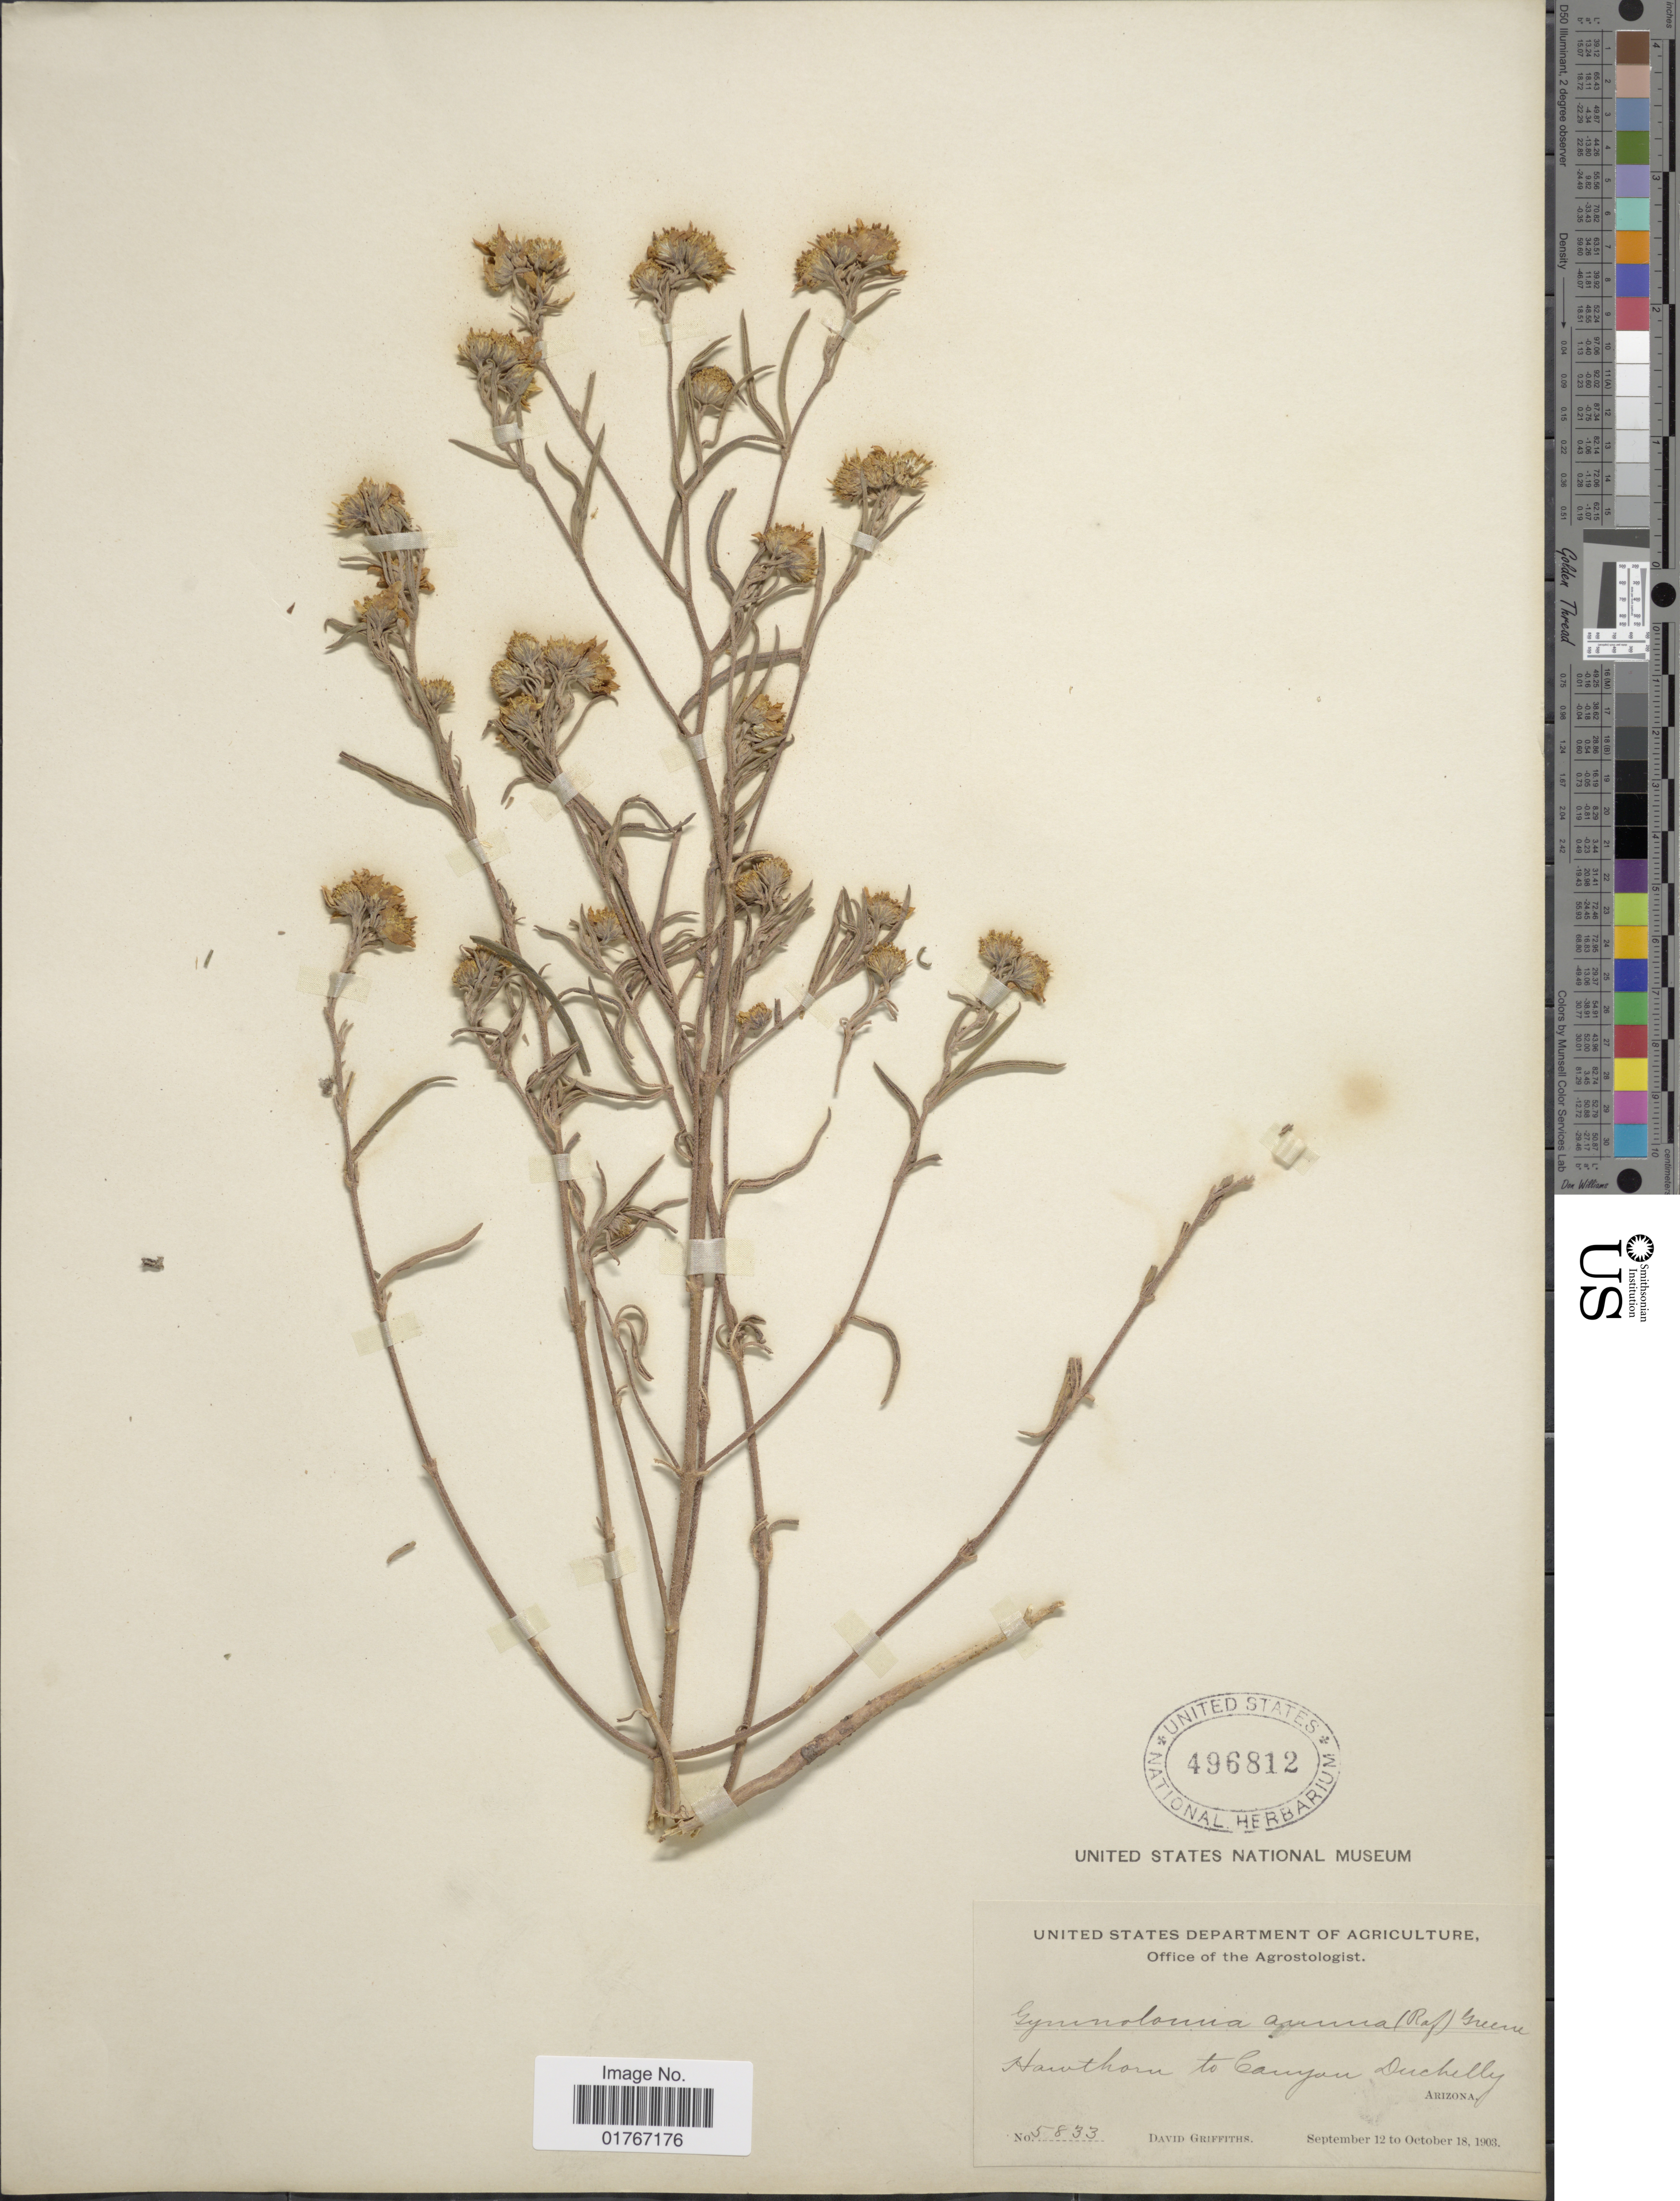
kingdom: Plantae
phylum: Tracheophyta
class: Magnoliopsida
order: Asterales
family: Asteraceae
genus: Heliomeris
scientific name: Heliomeris annua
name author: (M.E. Jones) Cockerell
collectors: D. Griffiths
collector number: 5833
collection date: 1903-09-12/1903-10-18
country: United States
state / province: Arizona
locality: Hawthorn to Canyon Duchelly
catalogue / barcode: US 496812